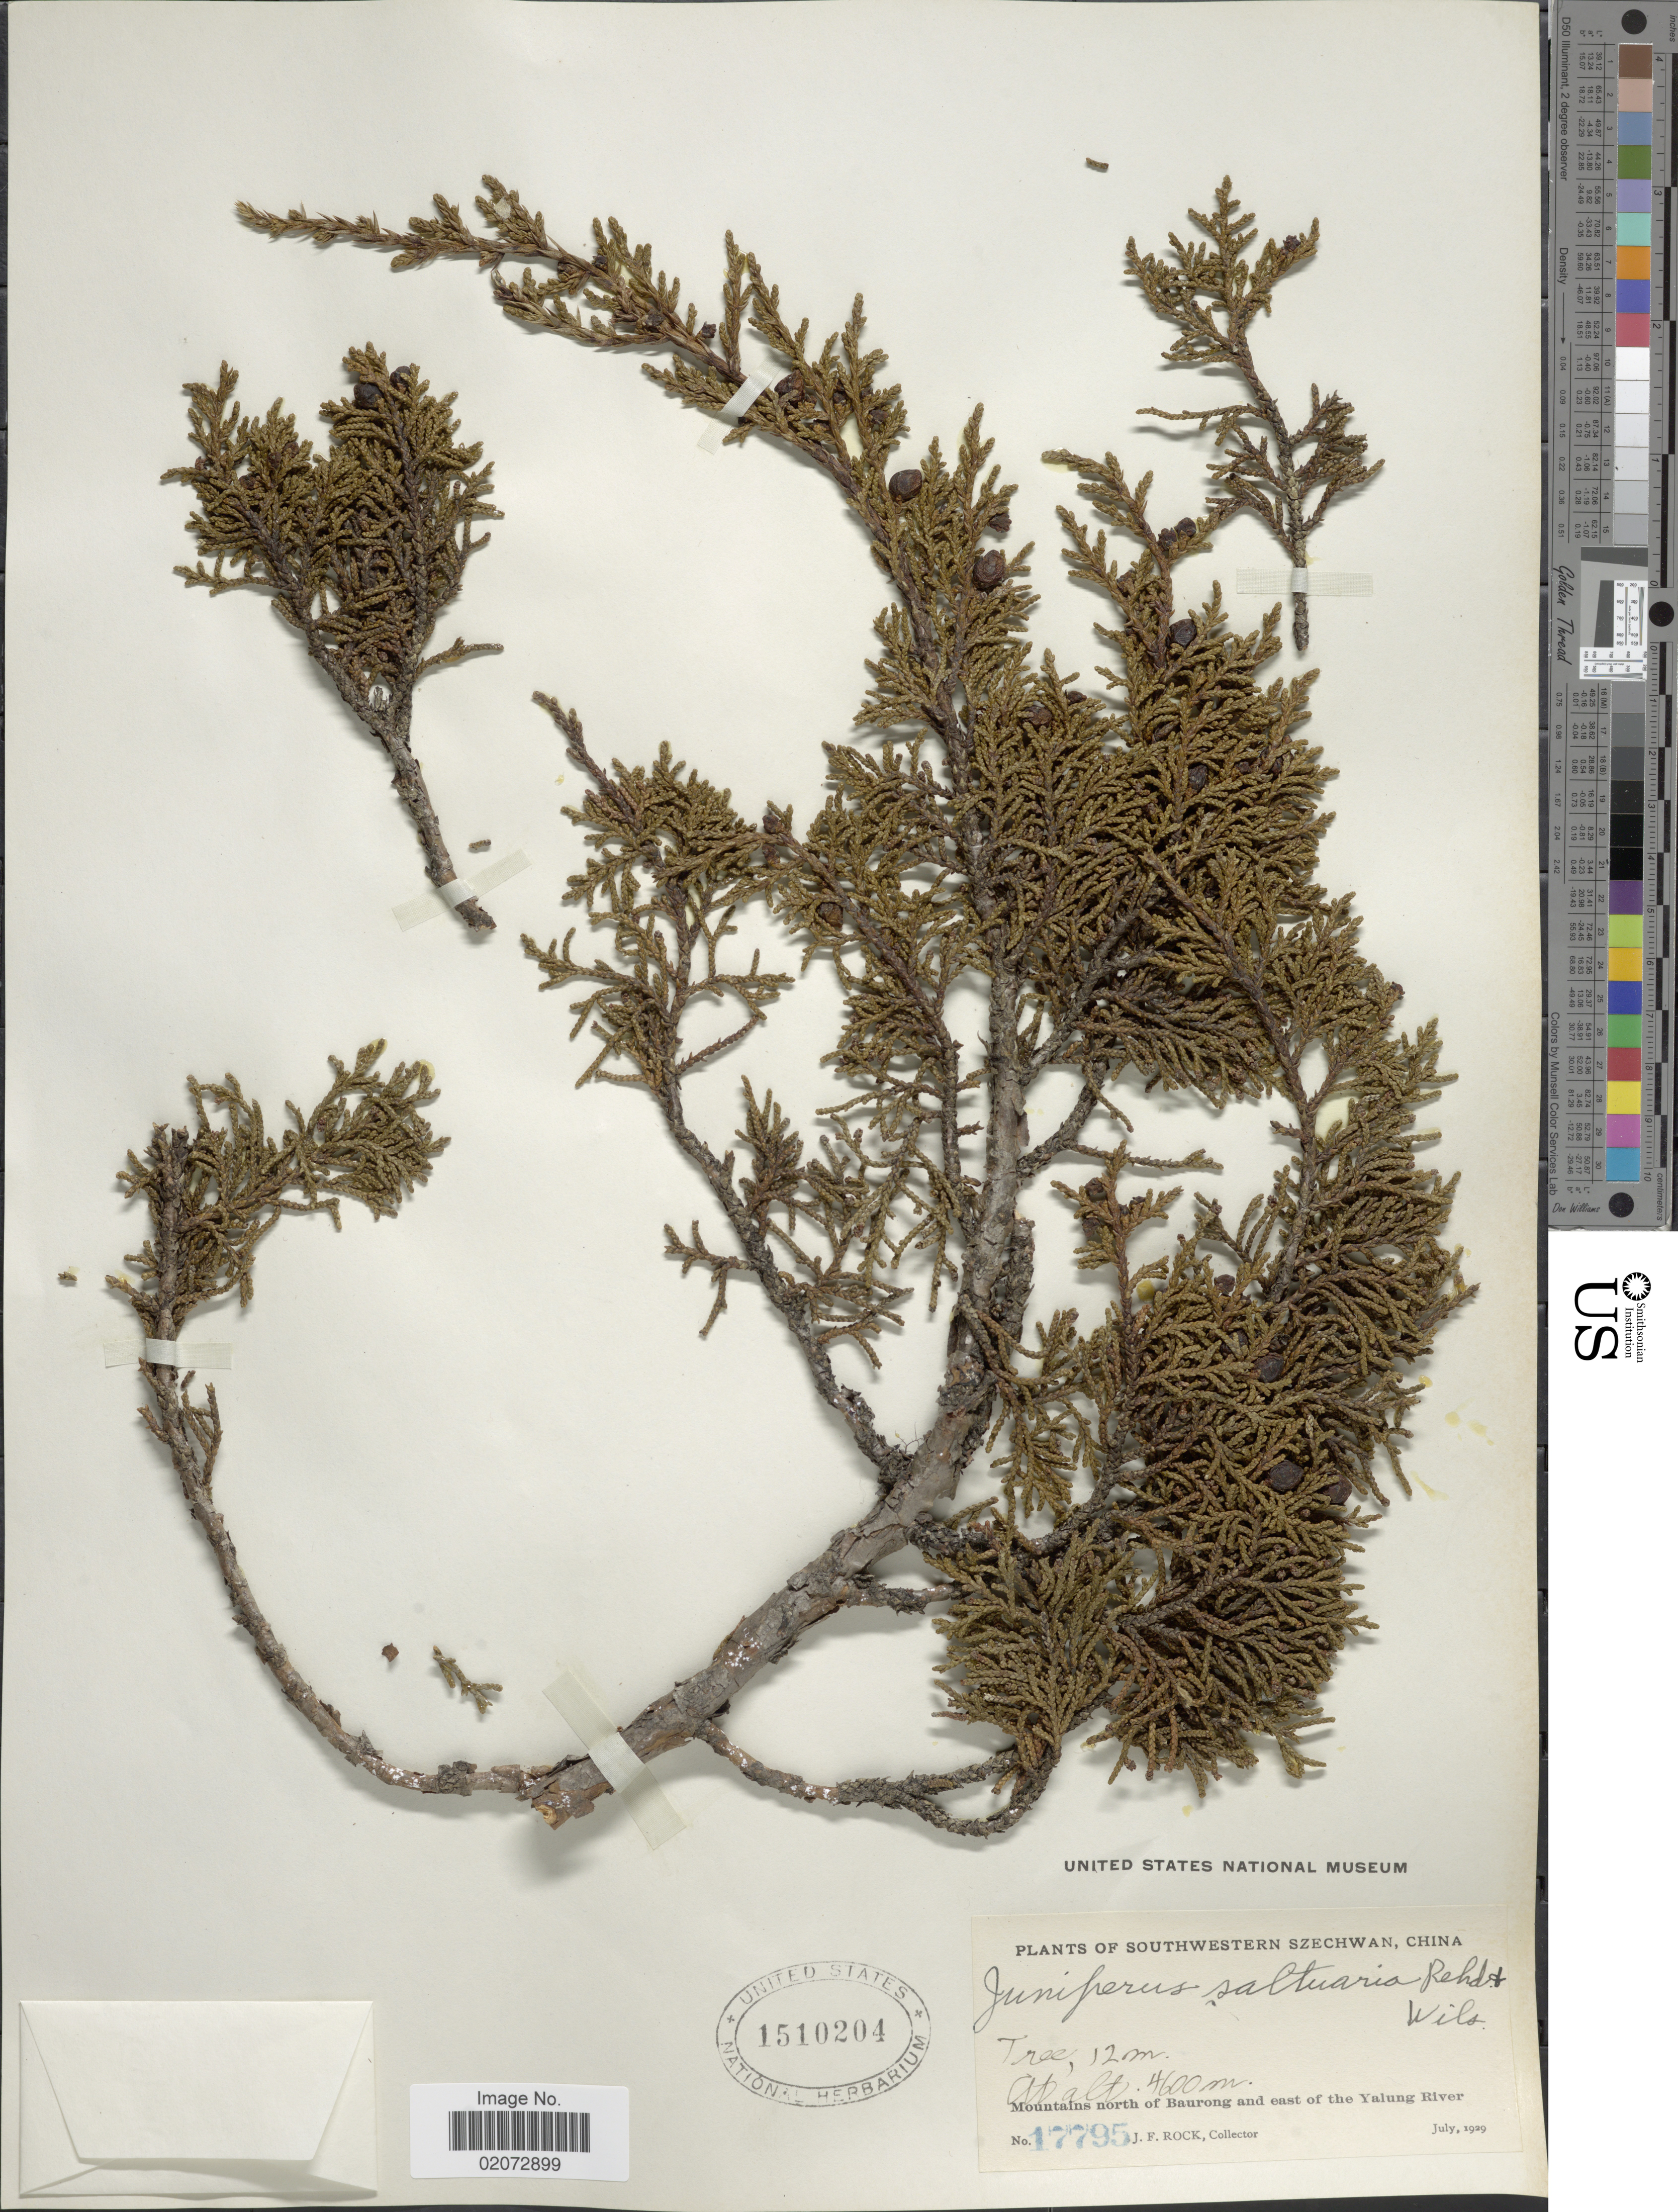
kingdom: Plantae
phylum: Tracheophyta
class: Pinopsida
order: Pinales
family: Cupressaceae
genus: Juniperus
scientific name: Juniperus saltuaria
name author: Rehder & E.H. Wilson in Sarg.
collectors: J. Rock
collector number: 17795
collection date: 1929-07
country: China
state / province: Sichuan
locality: Southwestern Szechwan, China. Mountains north of Baurong and east of the Yalung River.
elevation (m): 4600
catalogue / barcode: US 1510204